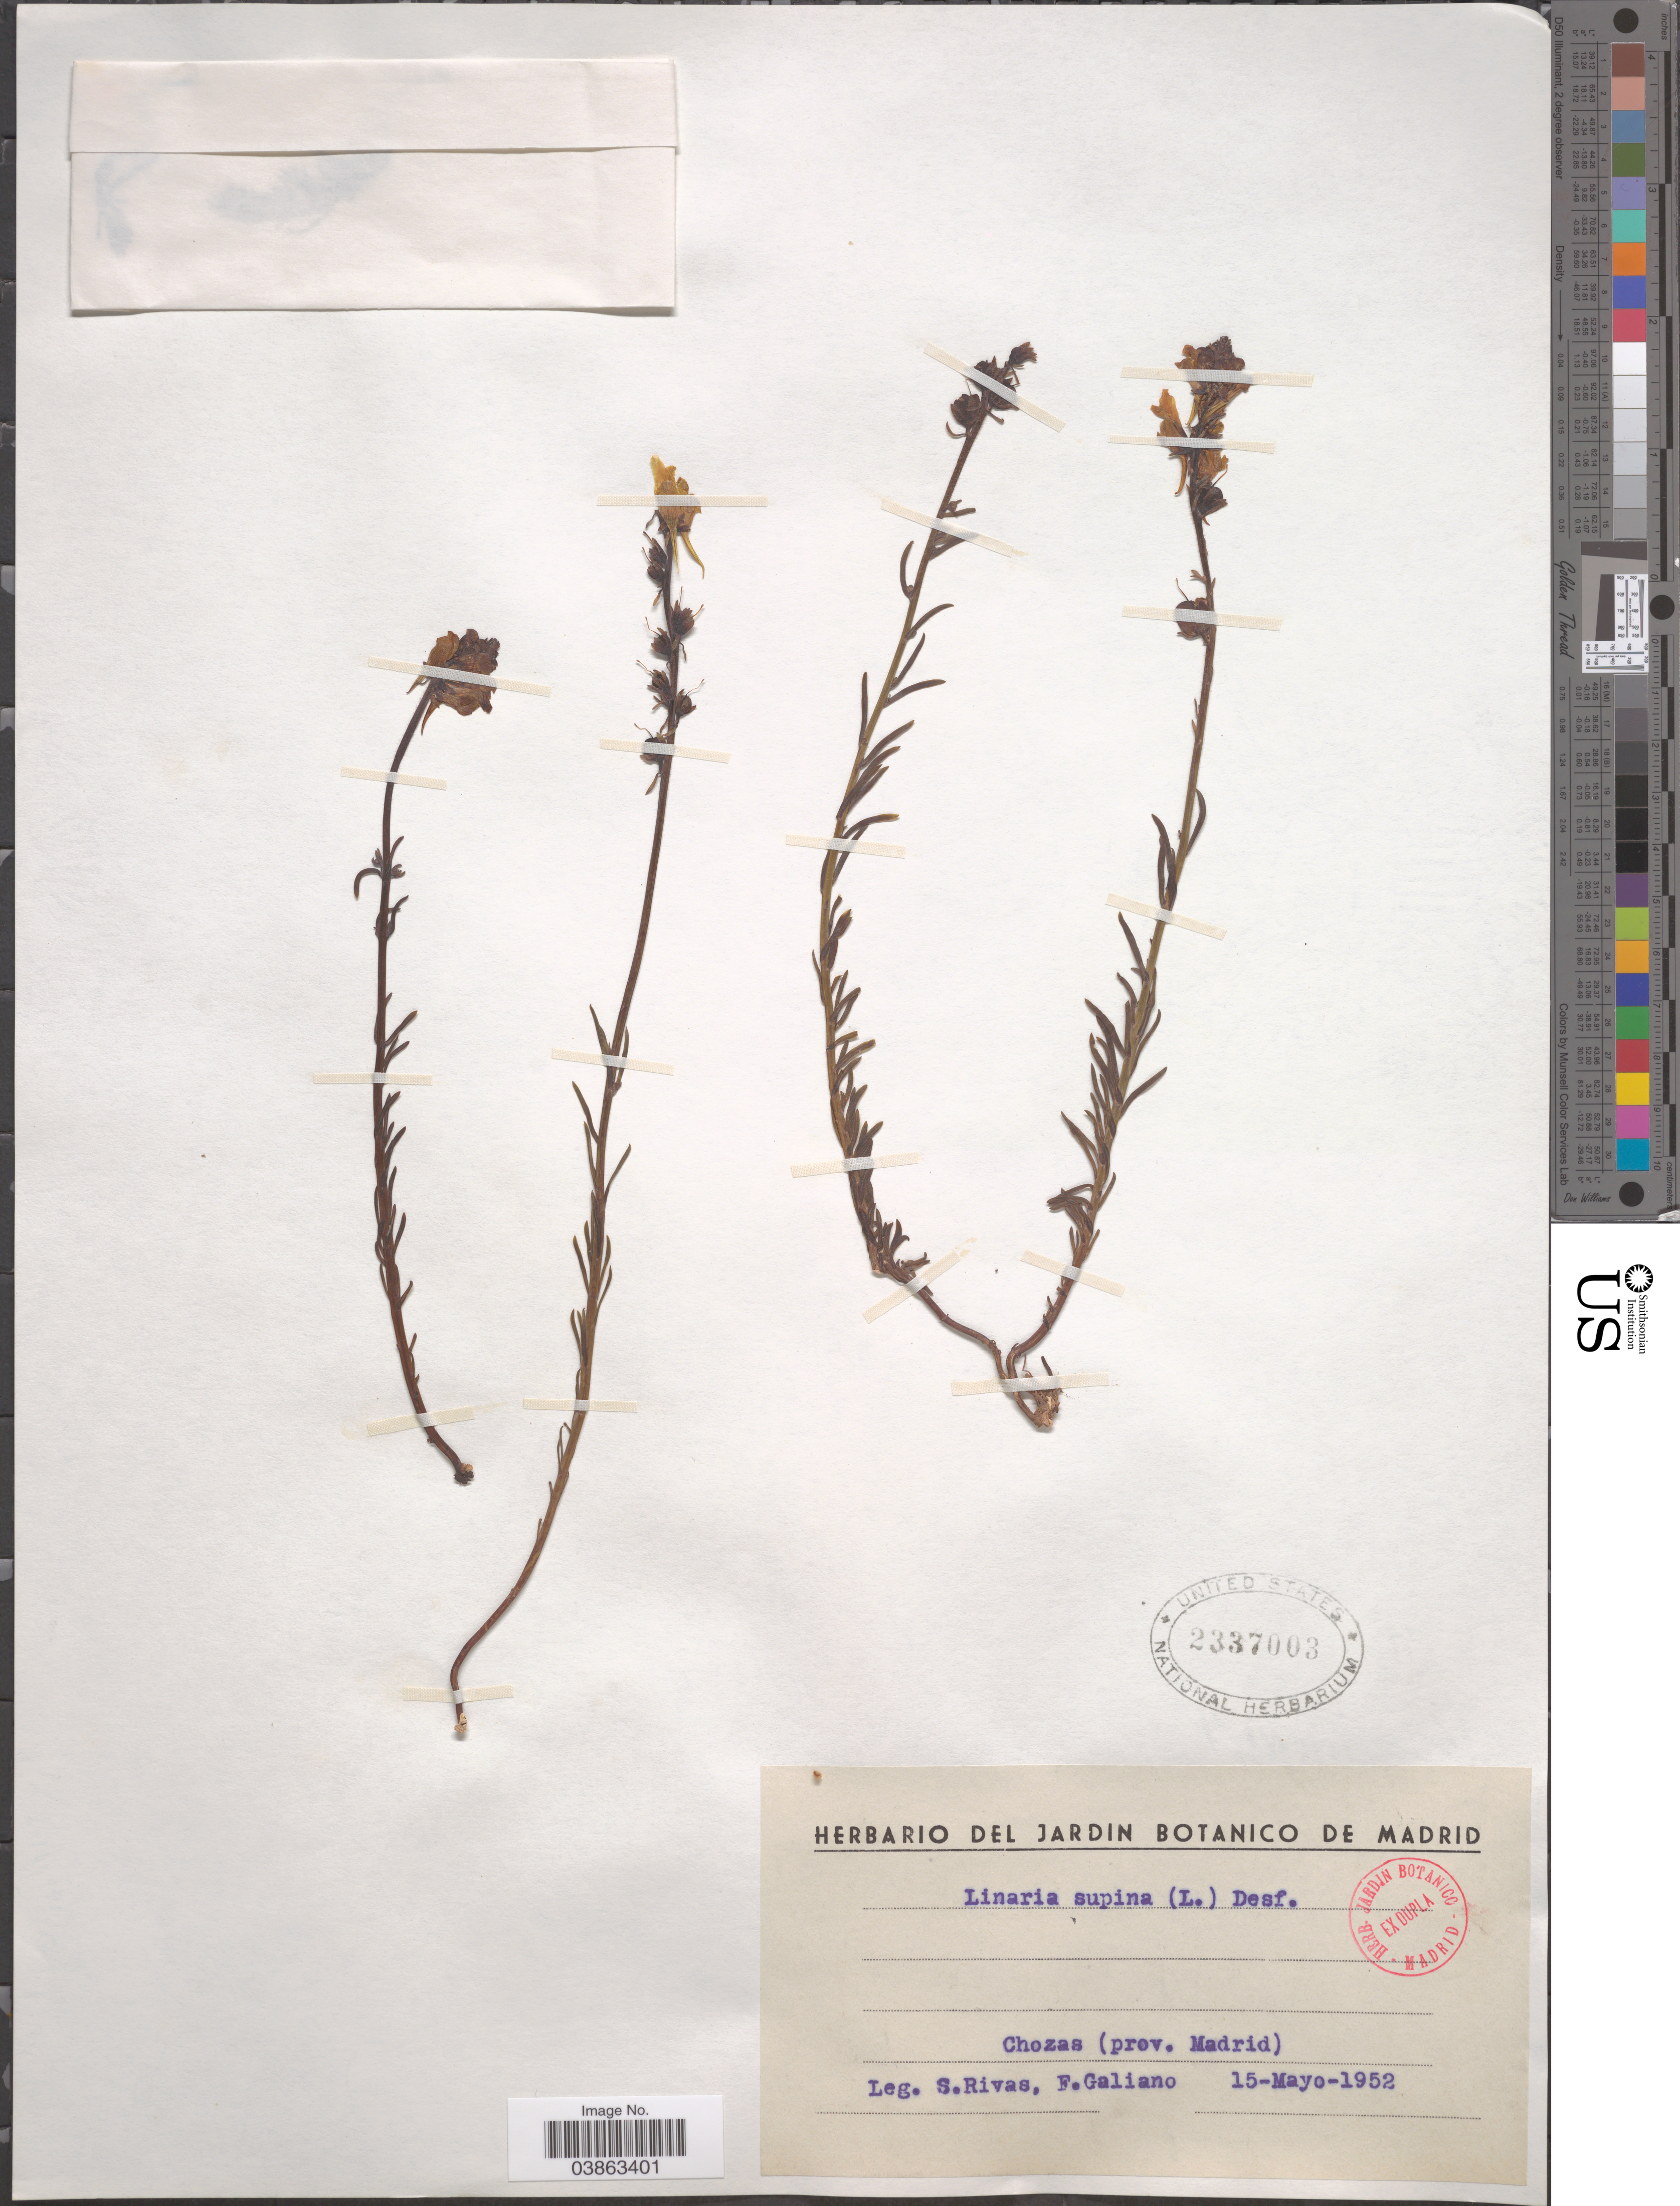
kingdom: Plantae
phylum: Tracheophyta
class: Magnoliopsida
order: Lamiales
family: Plantaginaceae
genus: Linaria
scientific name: Linaria supina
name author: (L.) Chaz.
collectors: S. Rivas & E. F. Galiano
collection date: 1952-05-15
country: Spain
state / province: Madrid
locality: Chozas.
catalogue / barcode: US 2337003